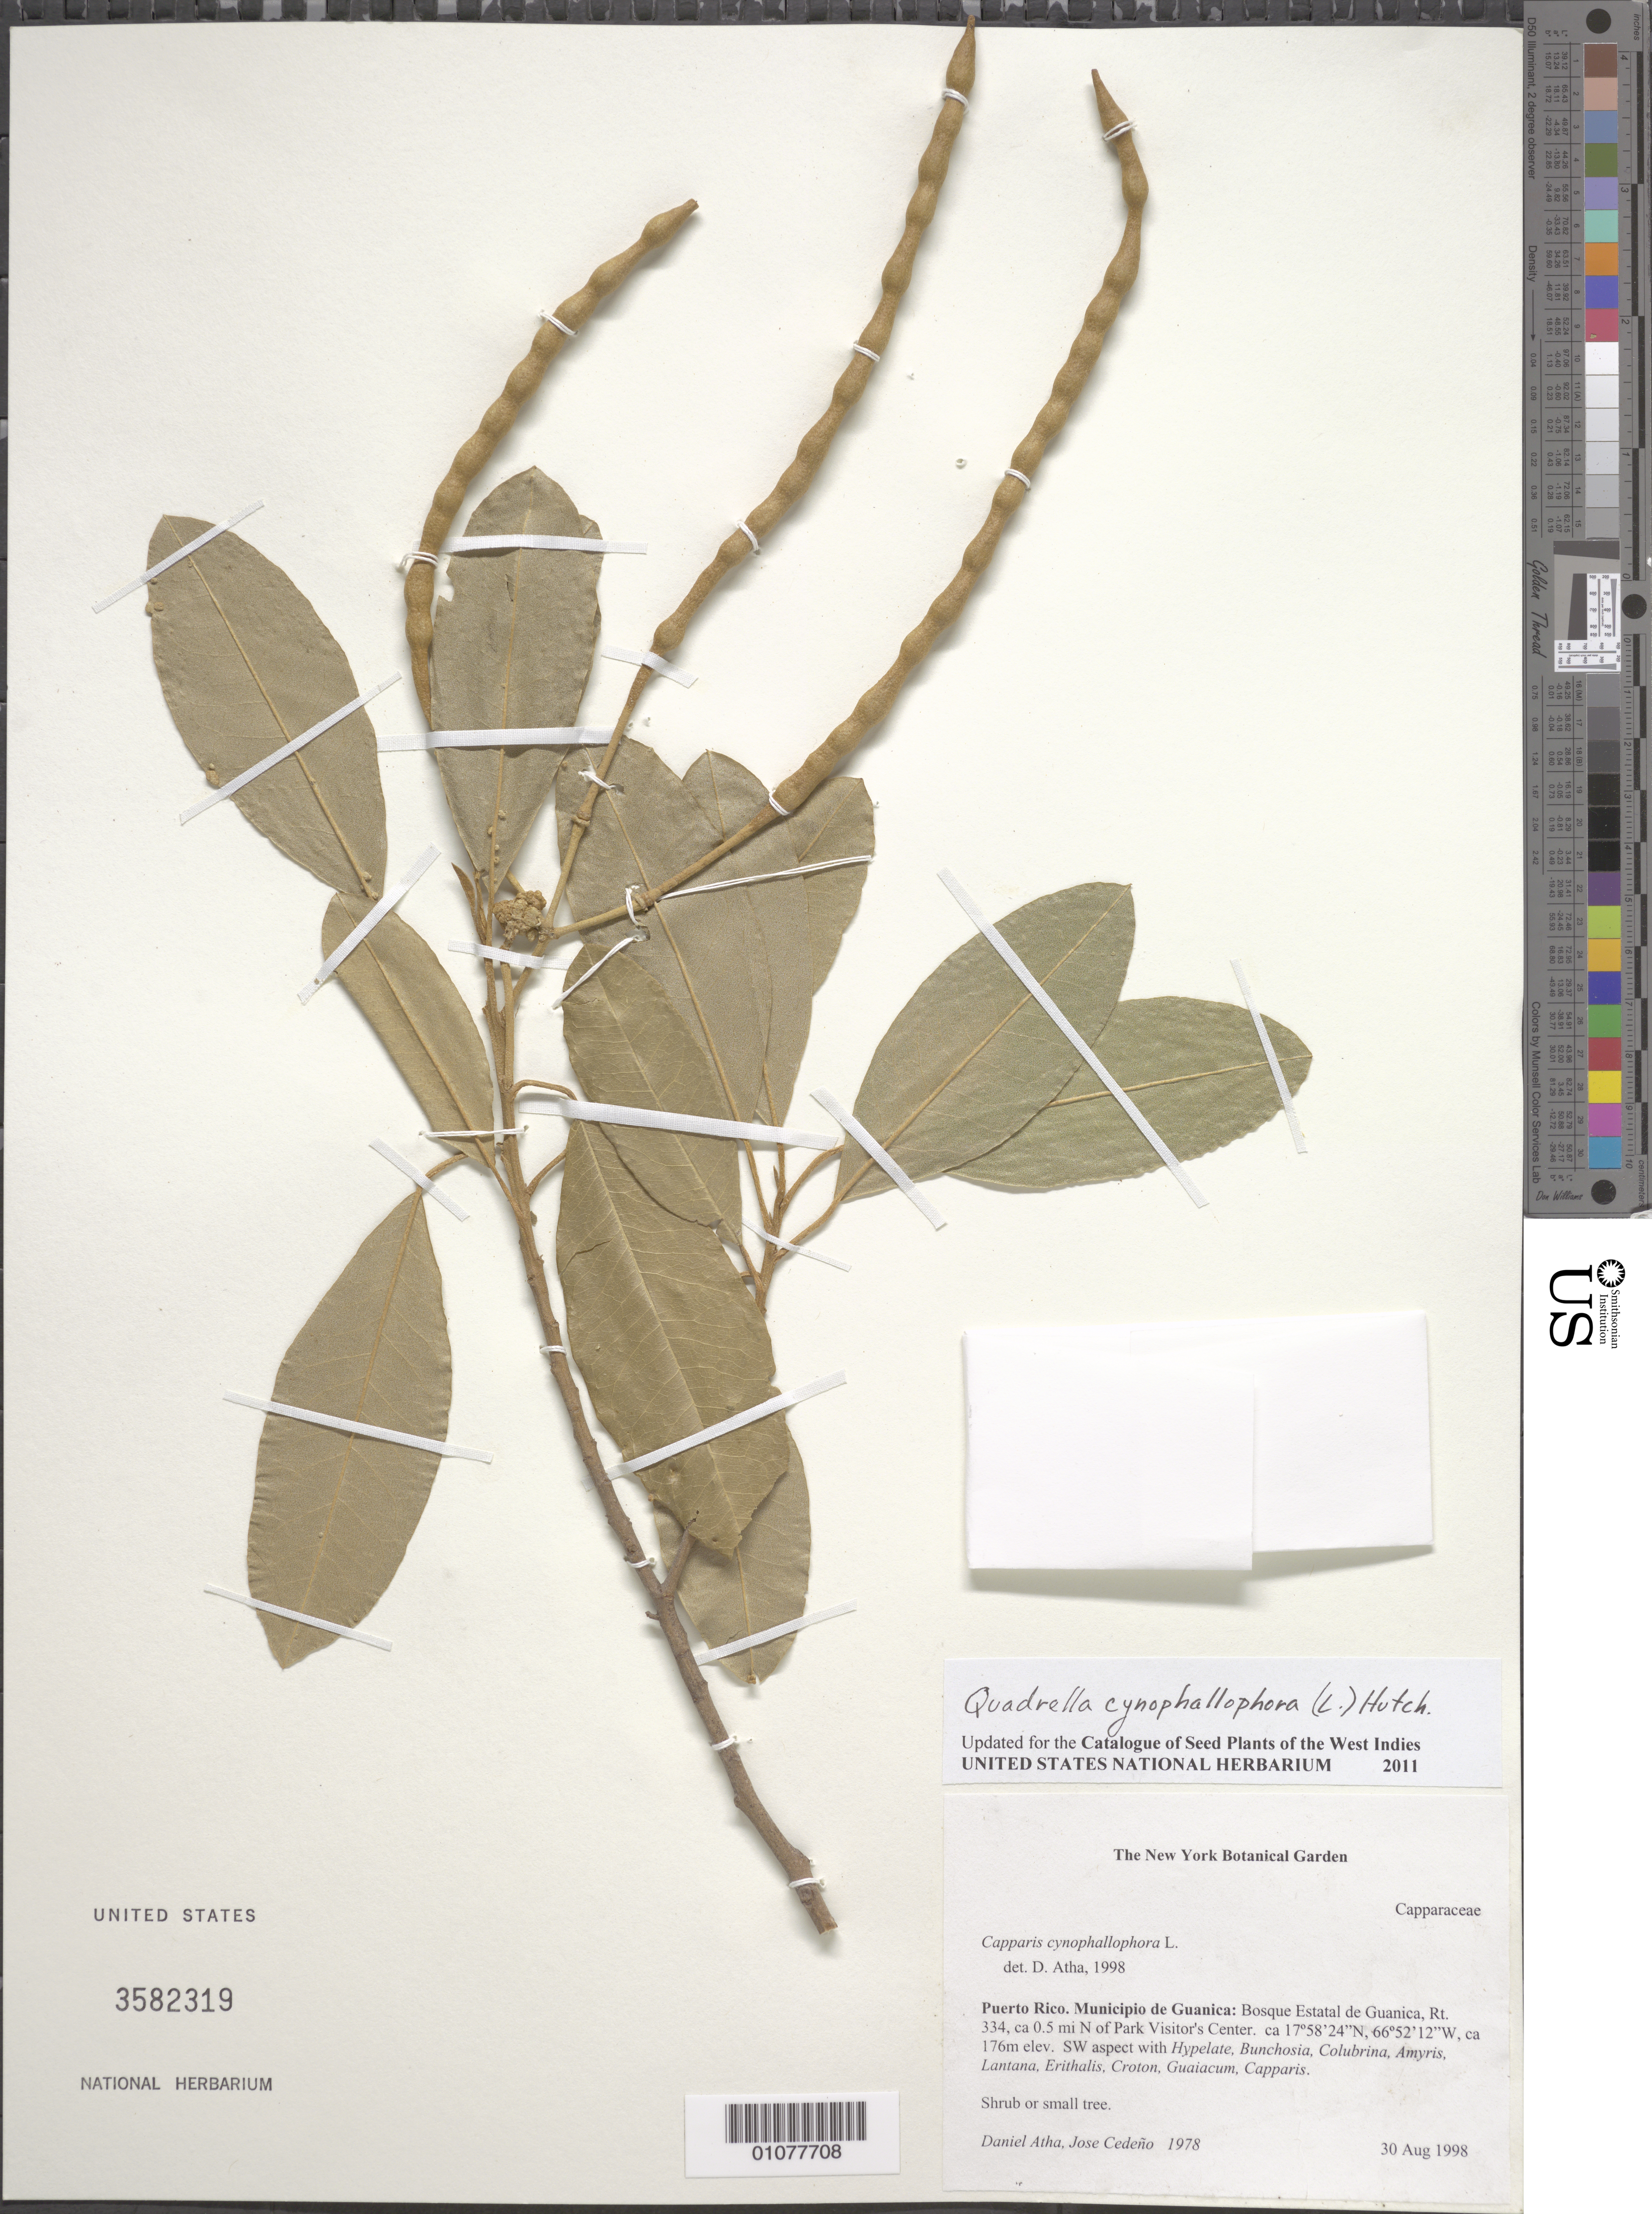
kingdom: Plantae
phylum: Tracheophyta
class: Magnoliopsida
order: Brassicales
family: Capparaceae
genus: Quadrella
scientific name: Quadrella cynophallophora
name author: (L.) Hutch.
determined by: Atha, D.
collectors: D. Atha & J. A. Cedeño M.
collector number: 1978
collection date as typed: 30 Aug 1998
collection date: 1998-08-30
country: Puerto Rico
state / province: Guanica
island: Puerto Rico I.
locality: Municipio Guanica; Bosque Estatal de Guanica, Rt. 334, ca. 0.5 mi. N of Park visitors center.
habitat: SW aspect with Hypelate, Bunchosia, Colubrina, Amyris, Lantana, Erithalis, Croton, Guaiacum, and Capparis.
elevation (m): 176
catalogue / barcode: US 3582319